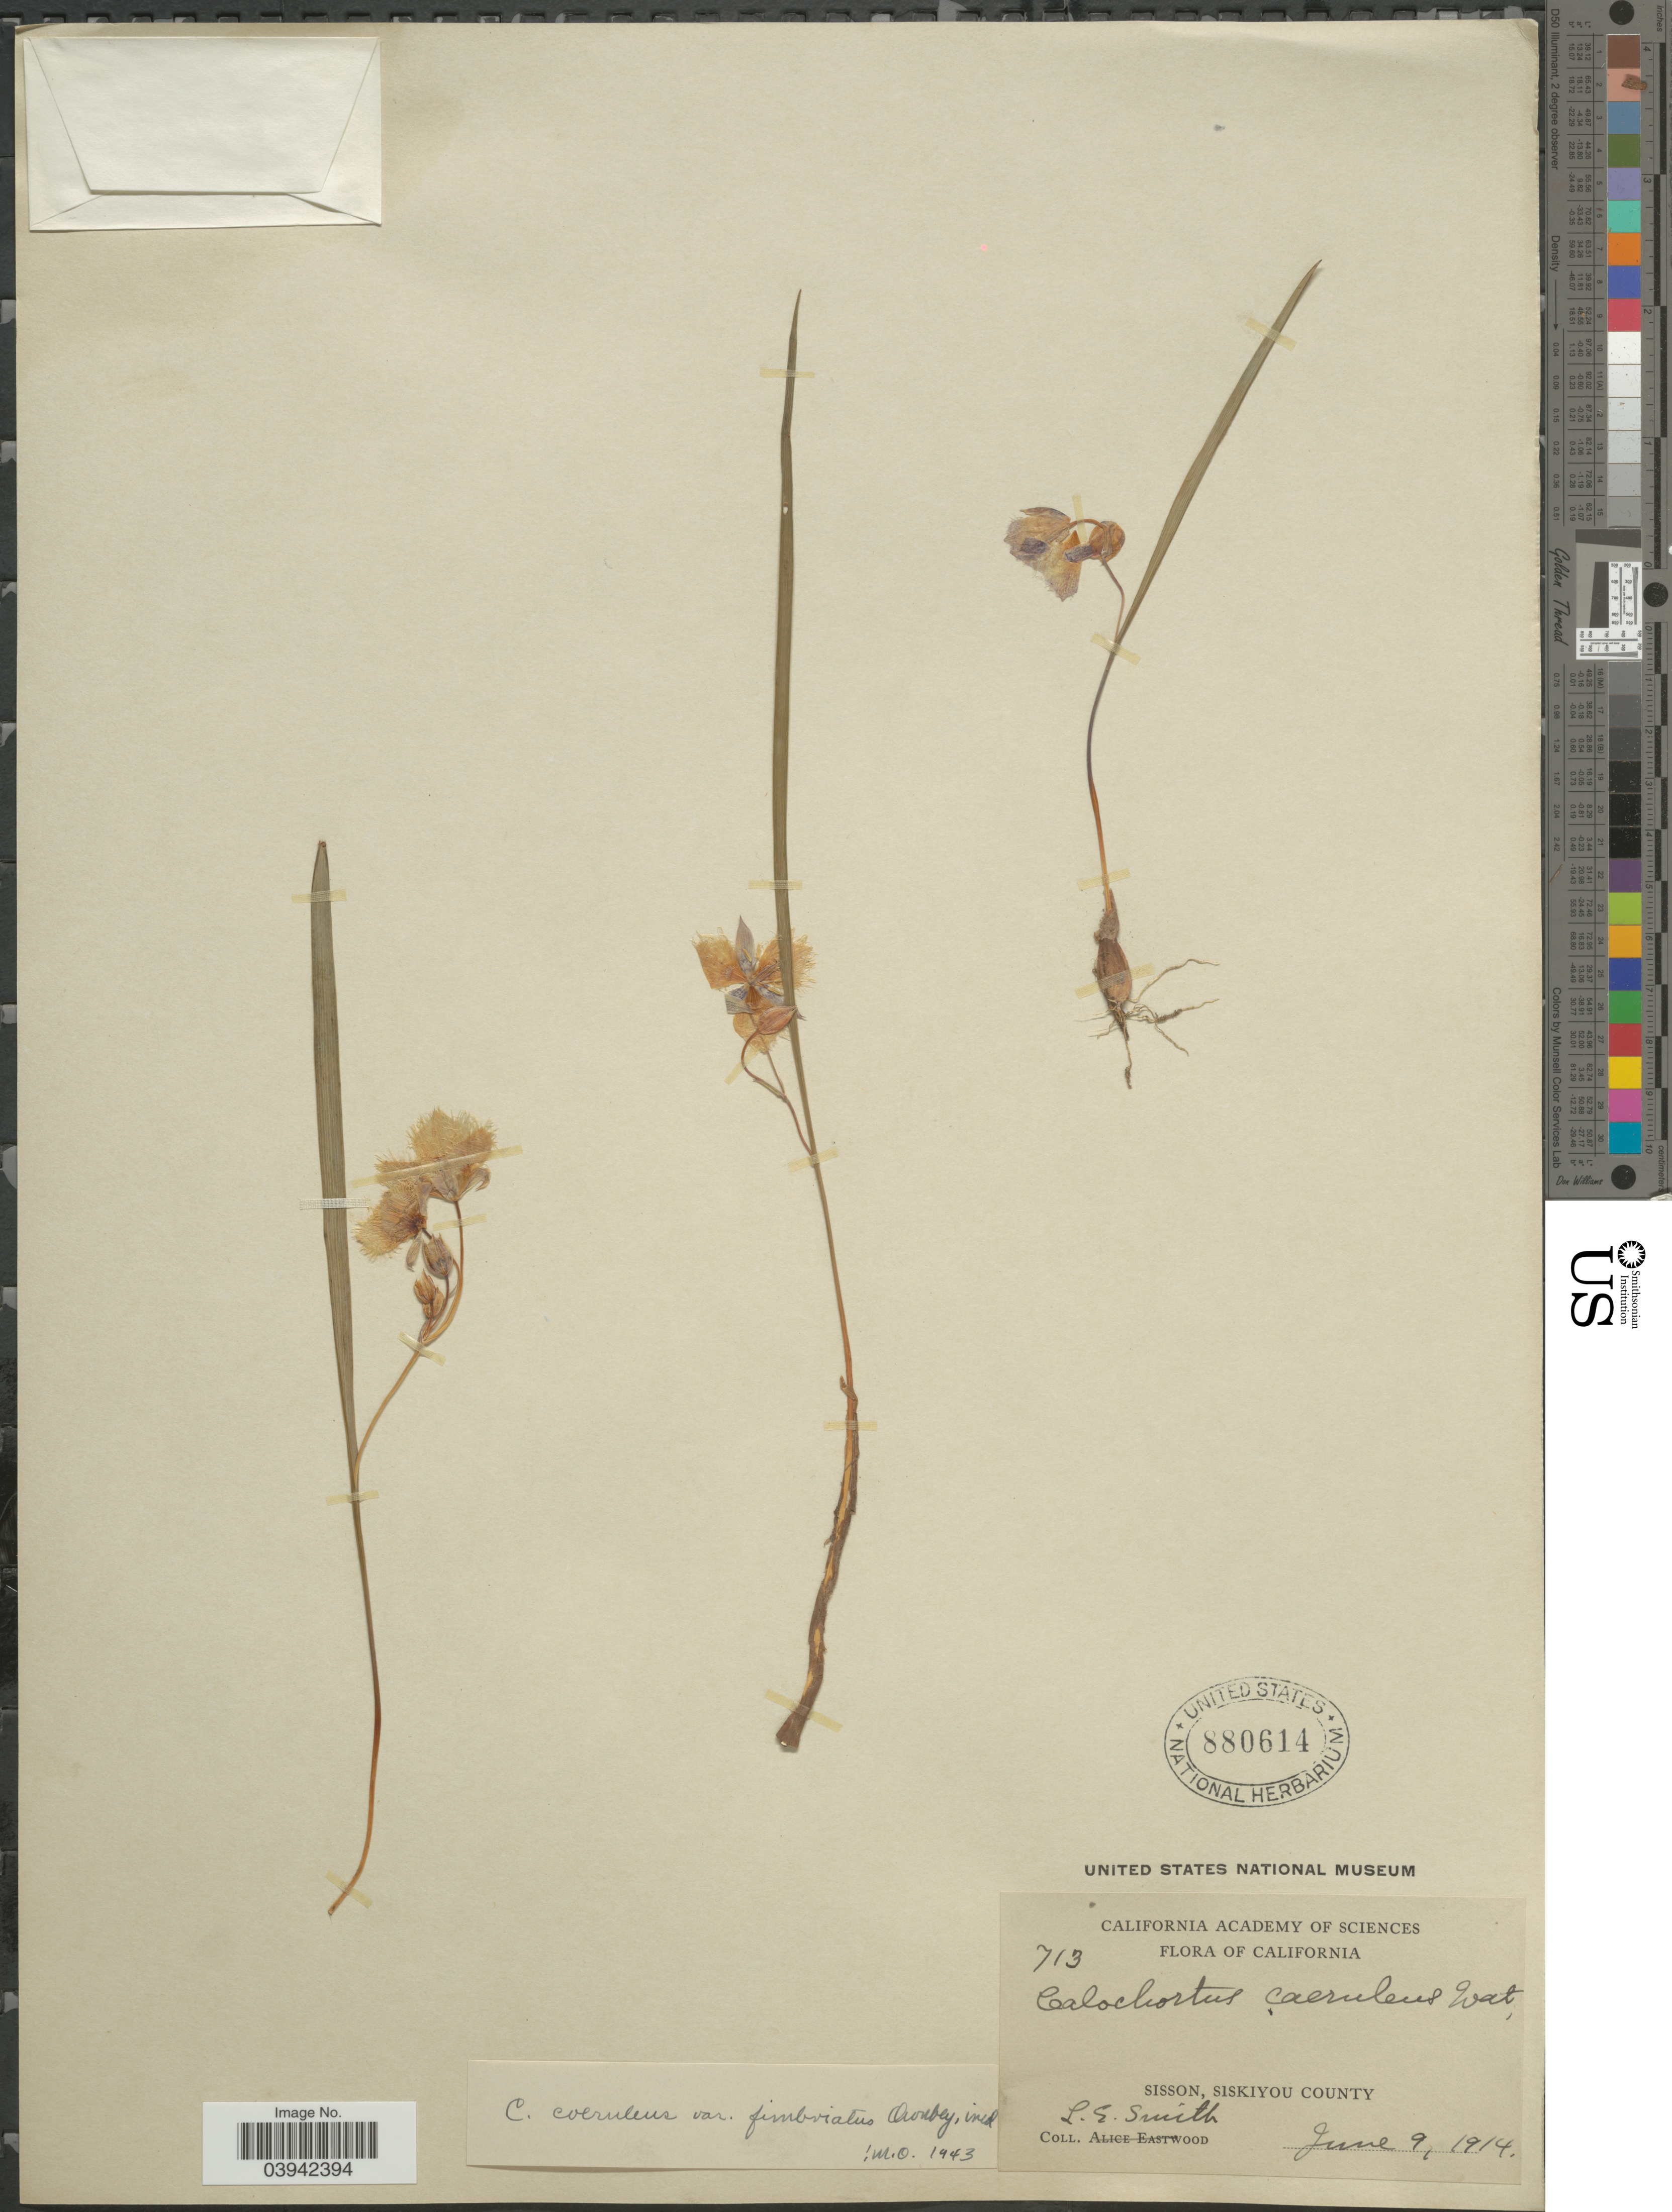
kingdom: Plantae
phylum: Tracheophyta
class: Liliopsida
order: Liliales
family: Liliaceae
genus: Calochortus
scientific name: Calochortus coeruleus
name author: (Kellogg) S. Watson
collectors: L. E. Smith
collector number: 713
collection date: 1914-06-09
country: United States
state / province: California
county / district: Siskiyou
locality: Sisson, Siskiyou County.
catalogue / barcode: US 880614